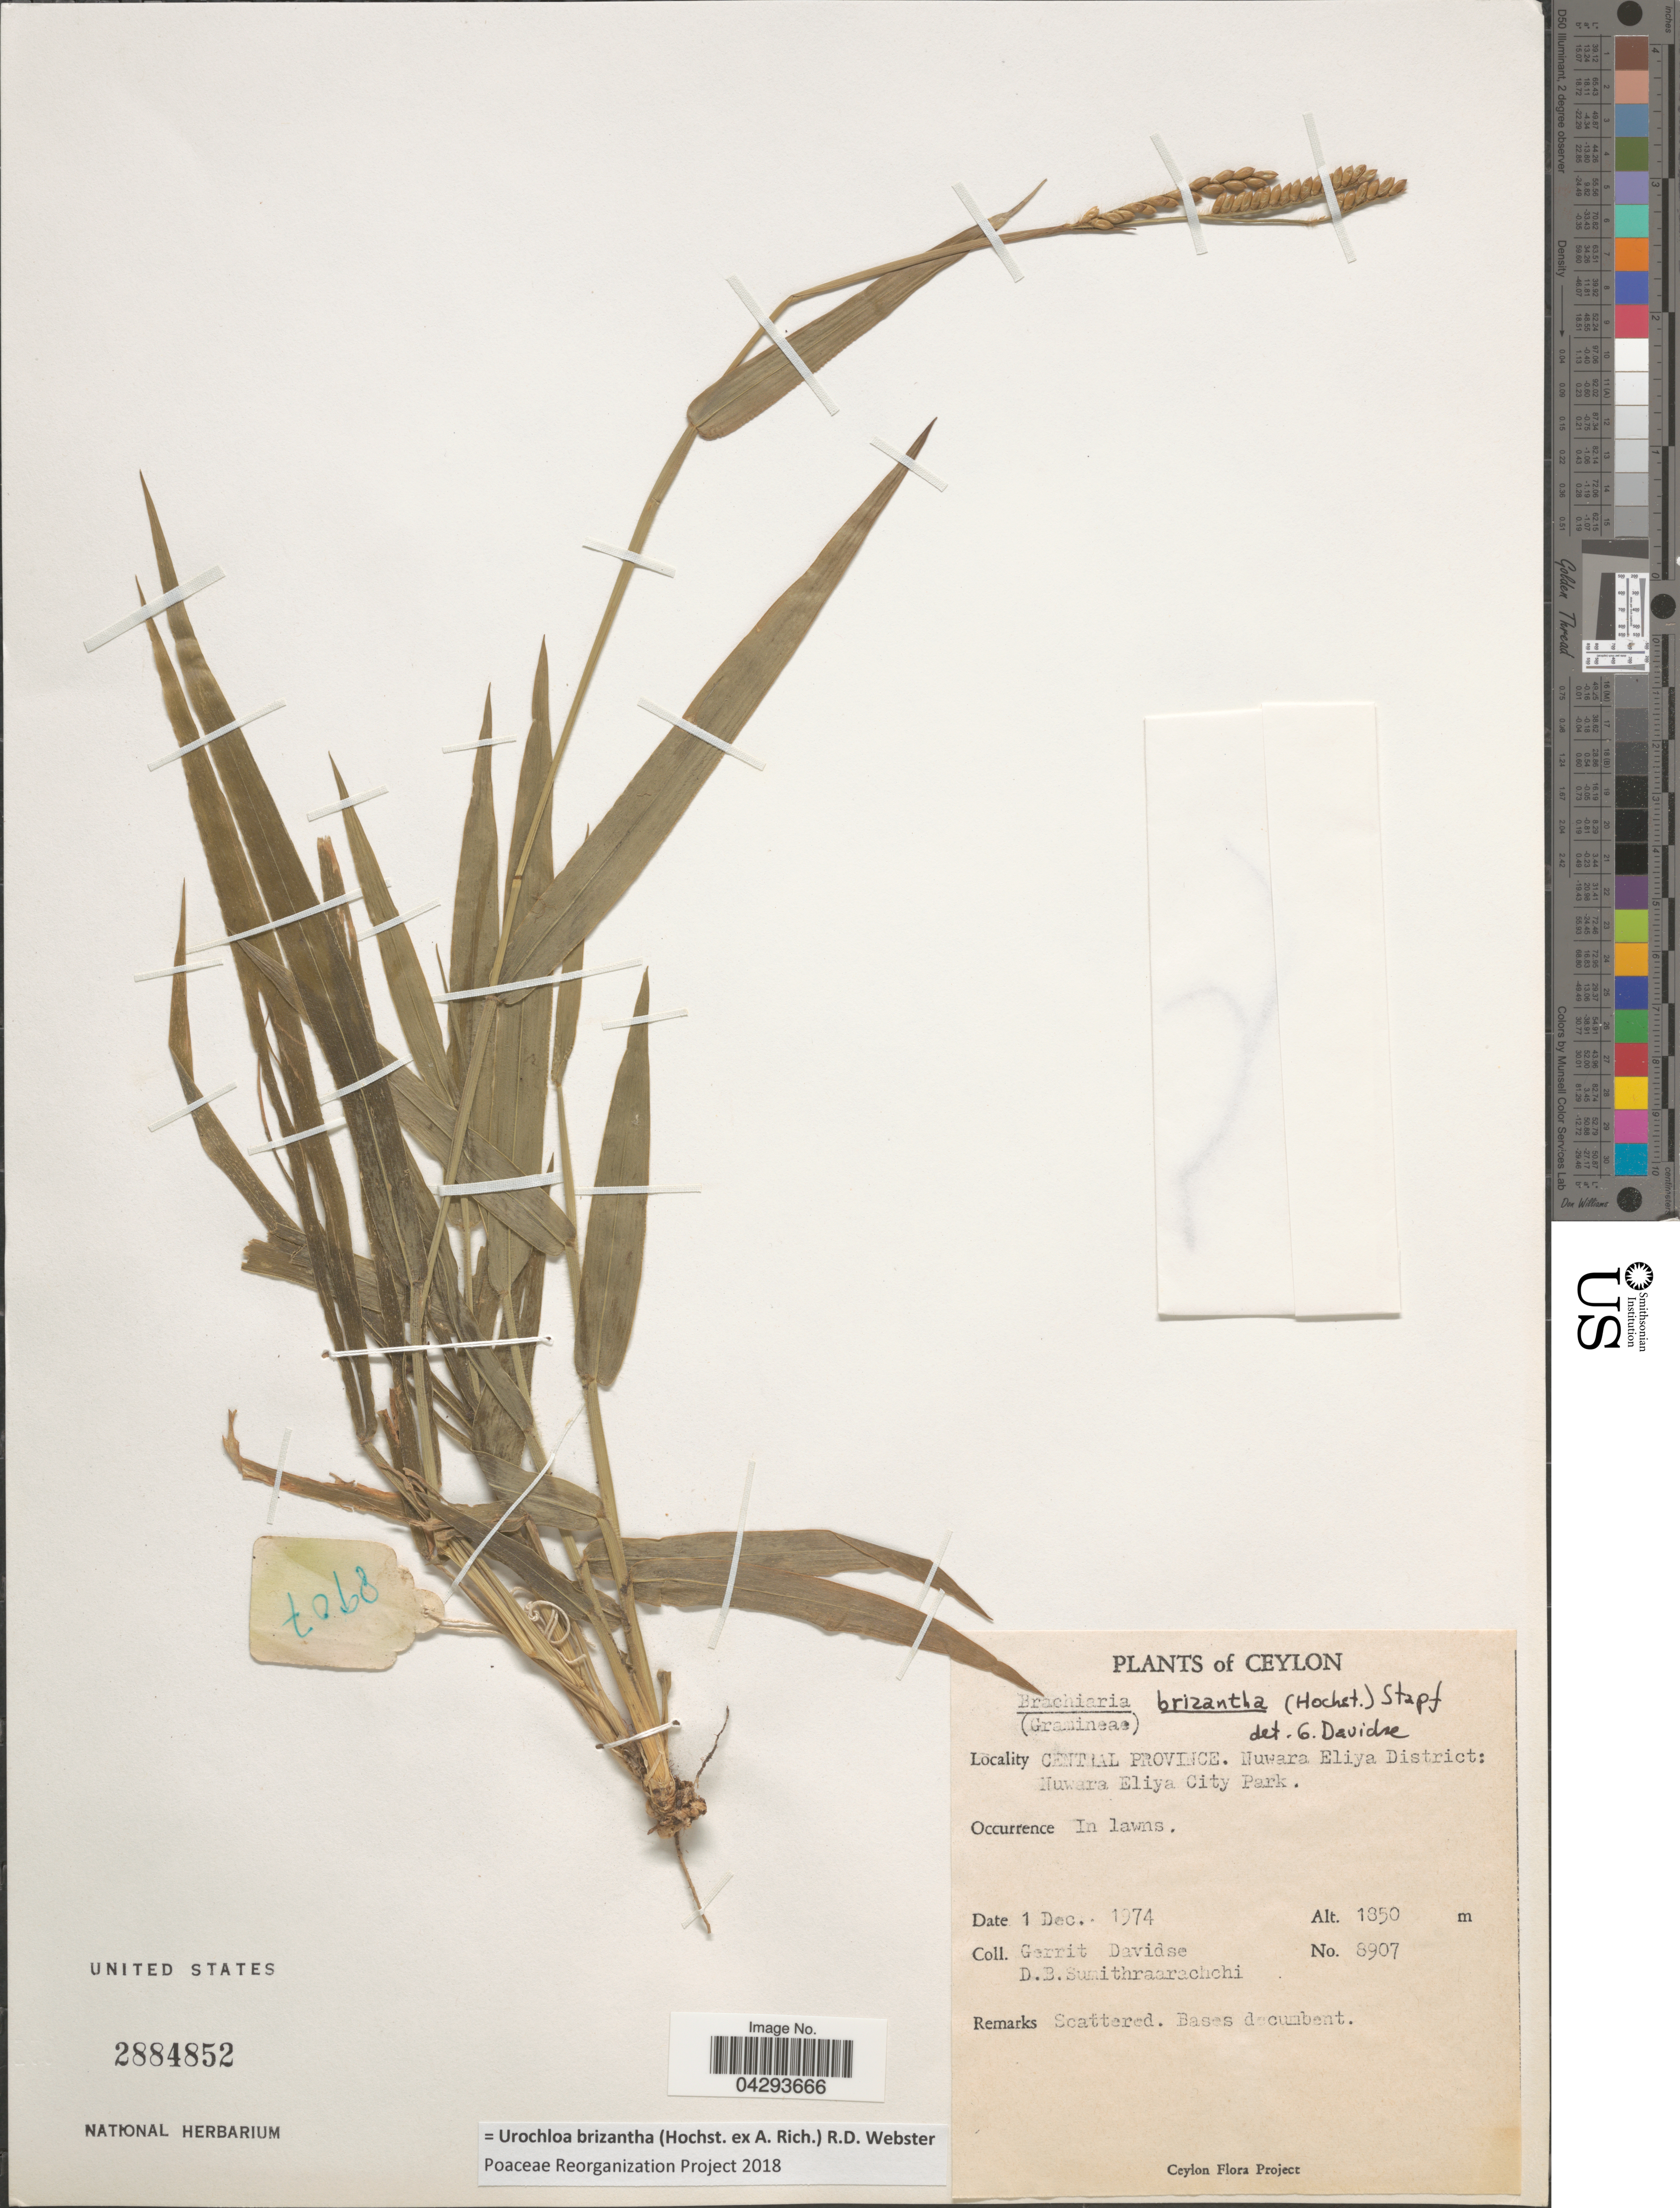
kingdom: Plantae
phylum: Tracheophyta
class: Liliopsida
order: Poales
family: Poaceae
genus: Urochloa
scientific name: Urochloa brizantha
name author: (Hochst. ex A. Rich.) R.D. Webster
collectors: G. Davidse & D. B. Sumithraarachchi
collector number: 8907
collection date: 1974-12-01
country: Sri Lanka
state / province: Central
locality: Ceylon. Nuwara Eliya District: Nuwara Eliya City Park.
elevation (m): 1850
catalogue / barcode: US 2884852